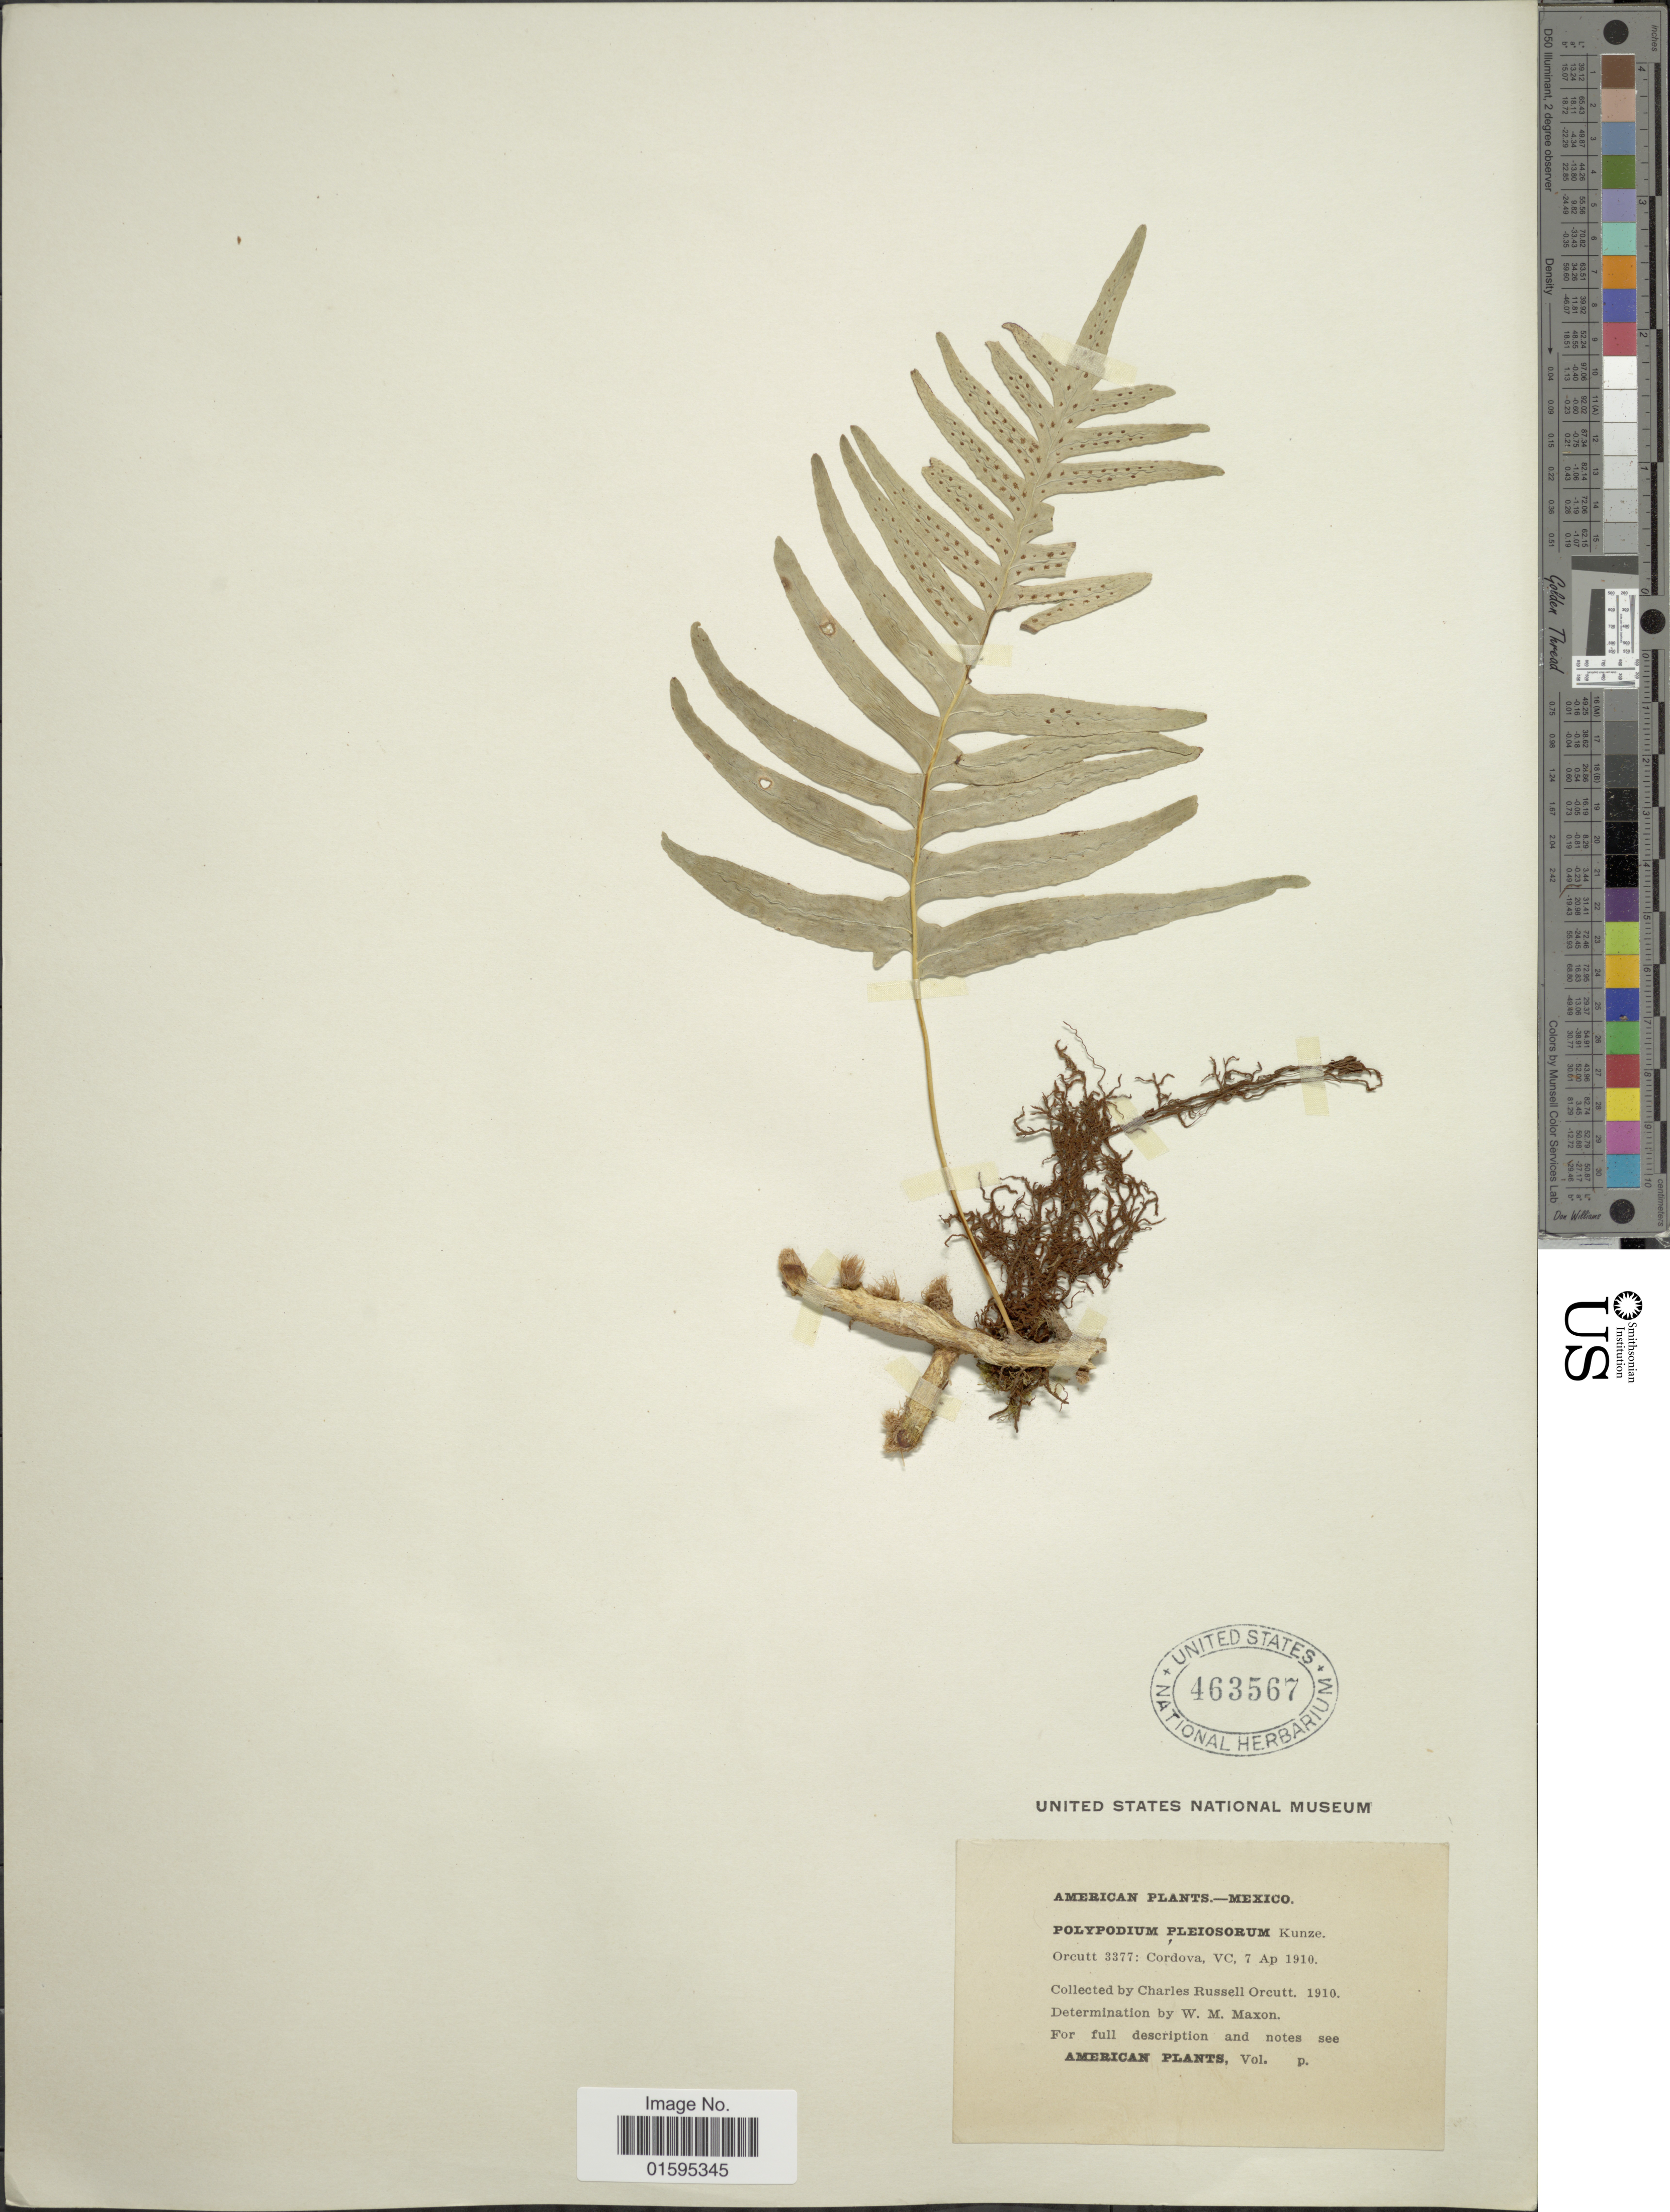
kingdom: Plantae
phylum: Tracheophyta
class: Polypodiopsida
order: Polypodiales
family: Polypodiaceae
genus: Polypodium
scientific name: Polypodium plesiosorum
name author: Kunze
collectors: C. R. Orcutt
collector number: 3377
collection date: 1910-04-07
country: Mexico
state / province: Veracruz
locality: Cordova, VC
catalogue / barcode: US 463567